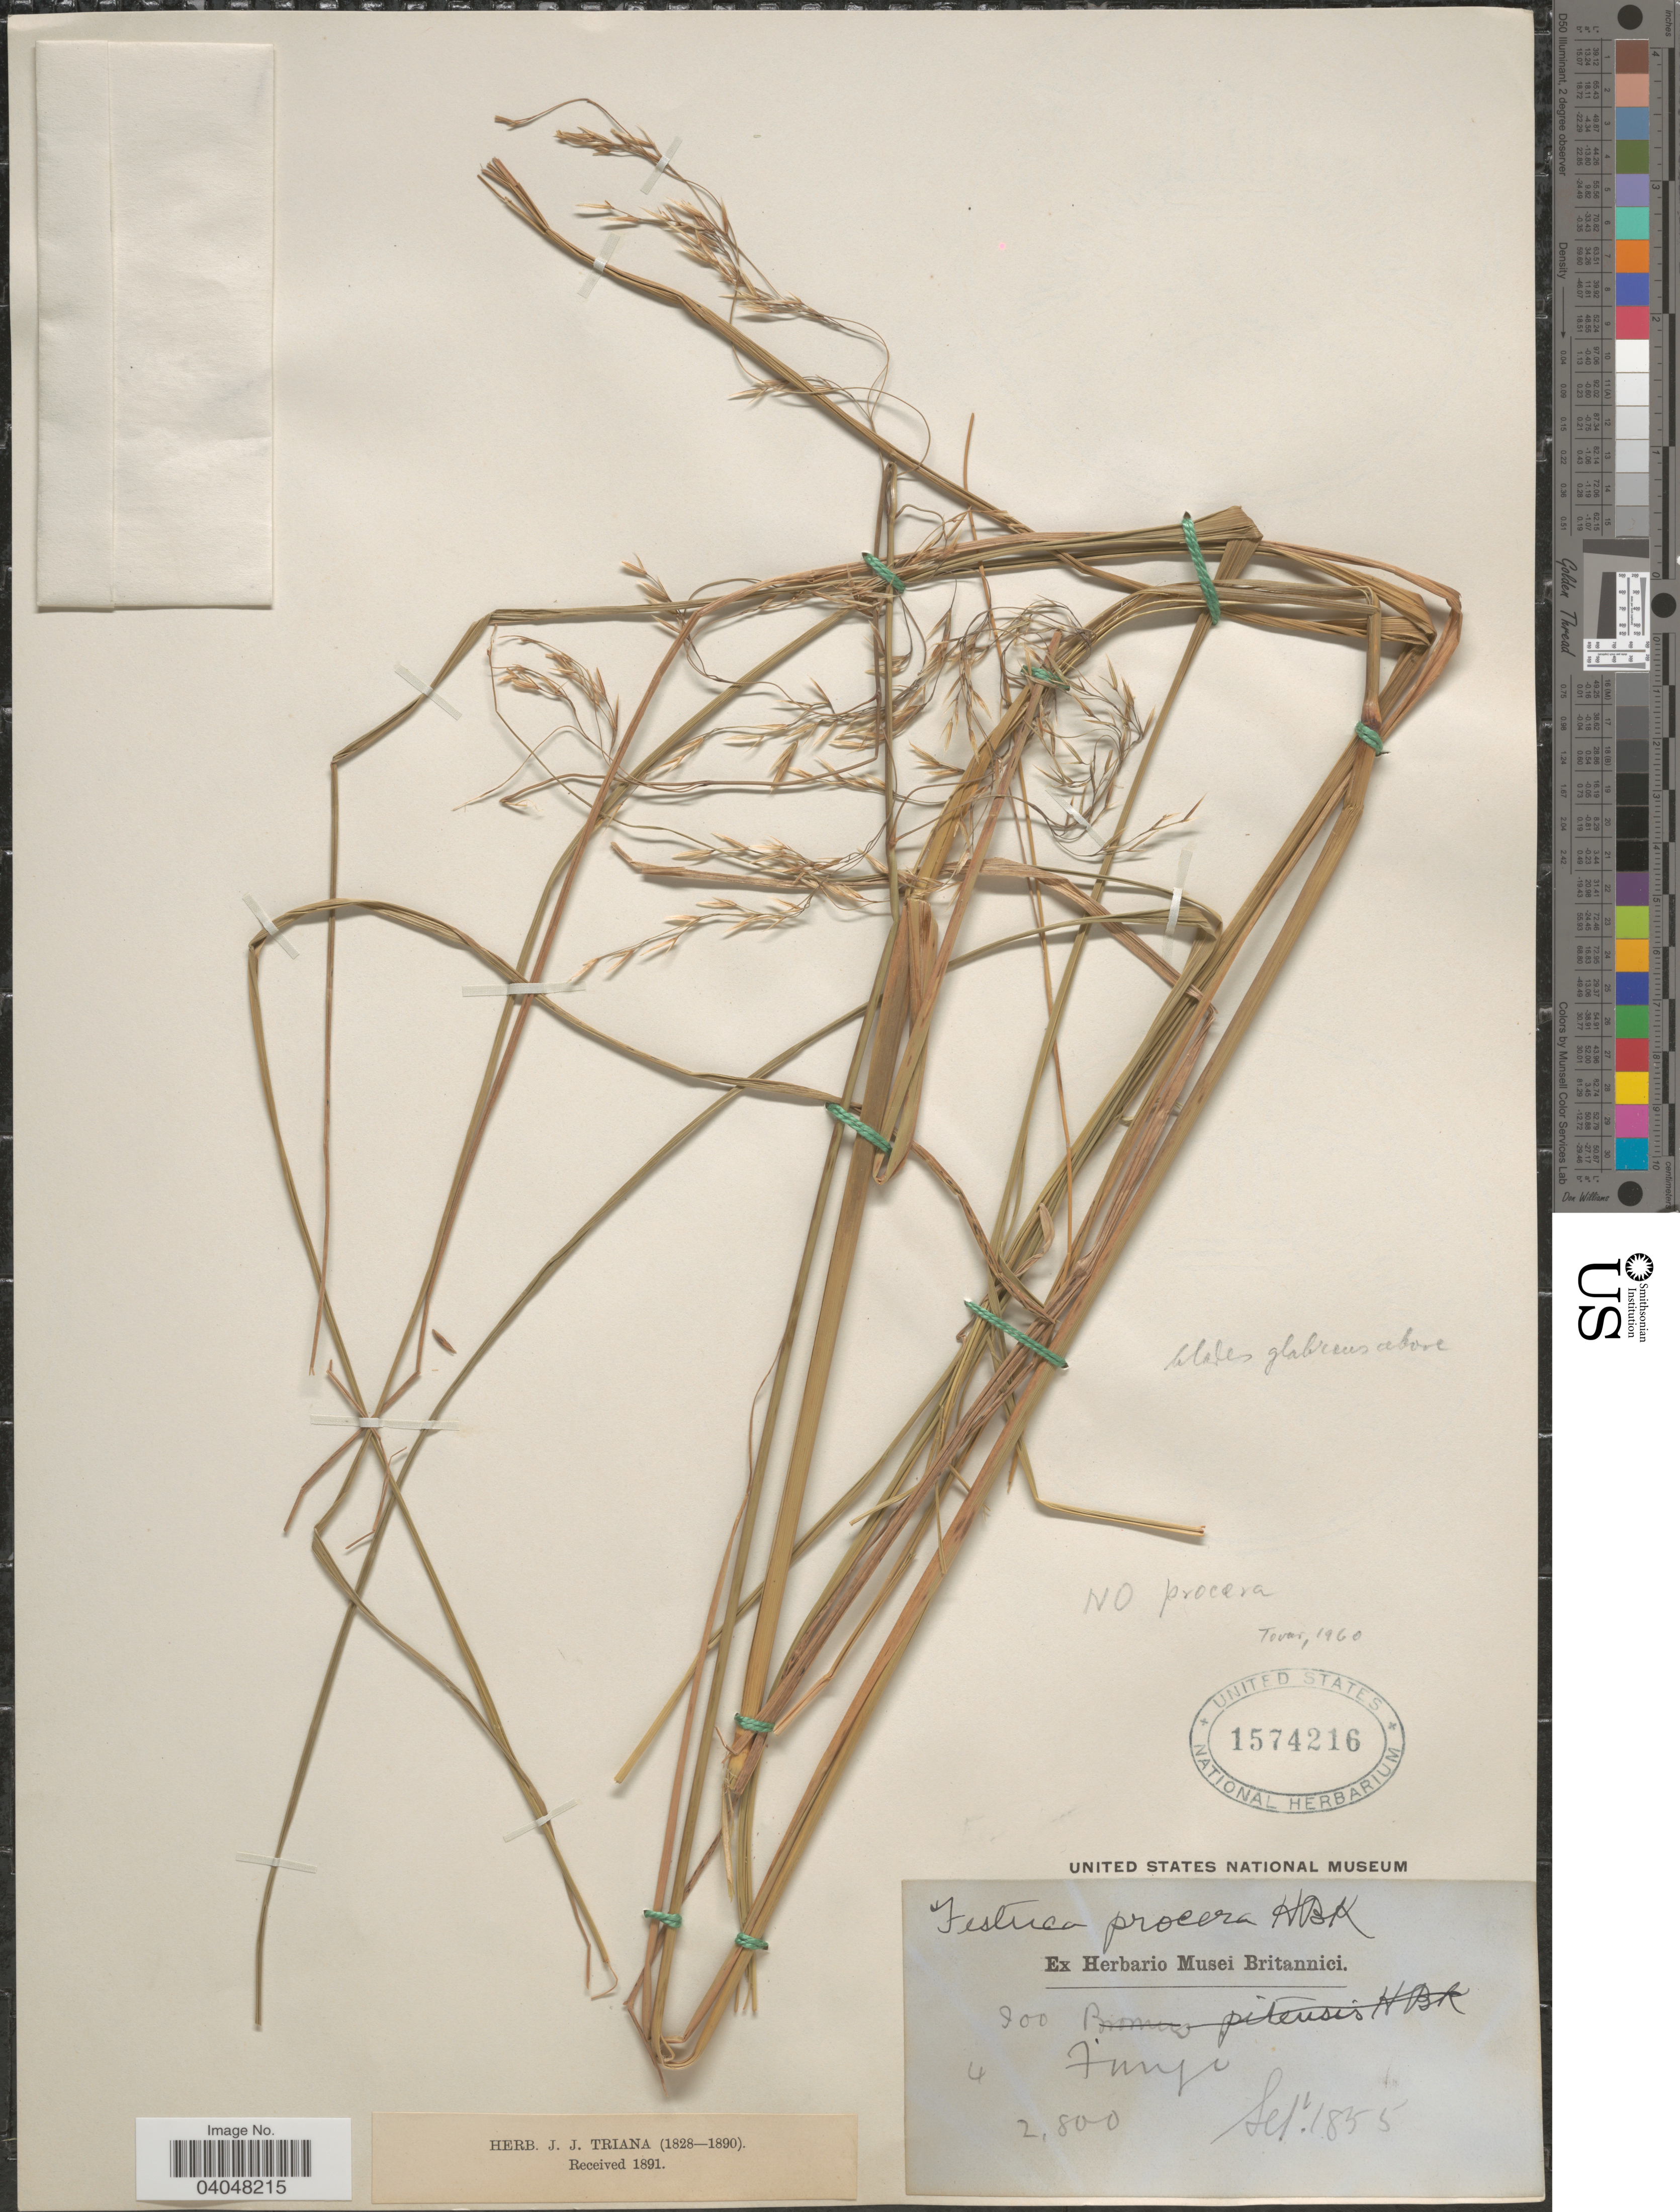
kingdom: Plantae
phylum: Tracheophyta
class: Liliopsida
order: Poales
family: Poaceae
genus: Festuca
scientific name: Festuca procera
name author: Kunth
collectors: ex herb. Musei Britannici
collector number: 4?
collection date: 1855-09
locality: Funji.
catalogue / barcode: US 1574216